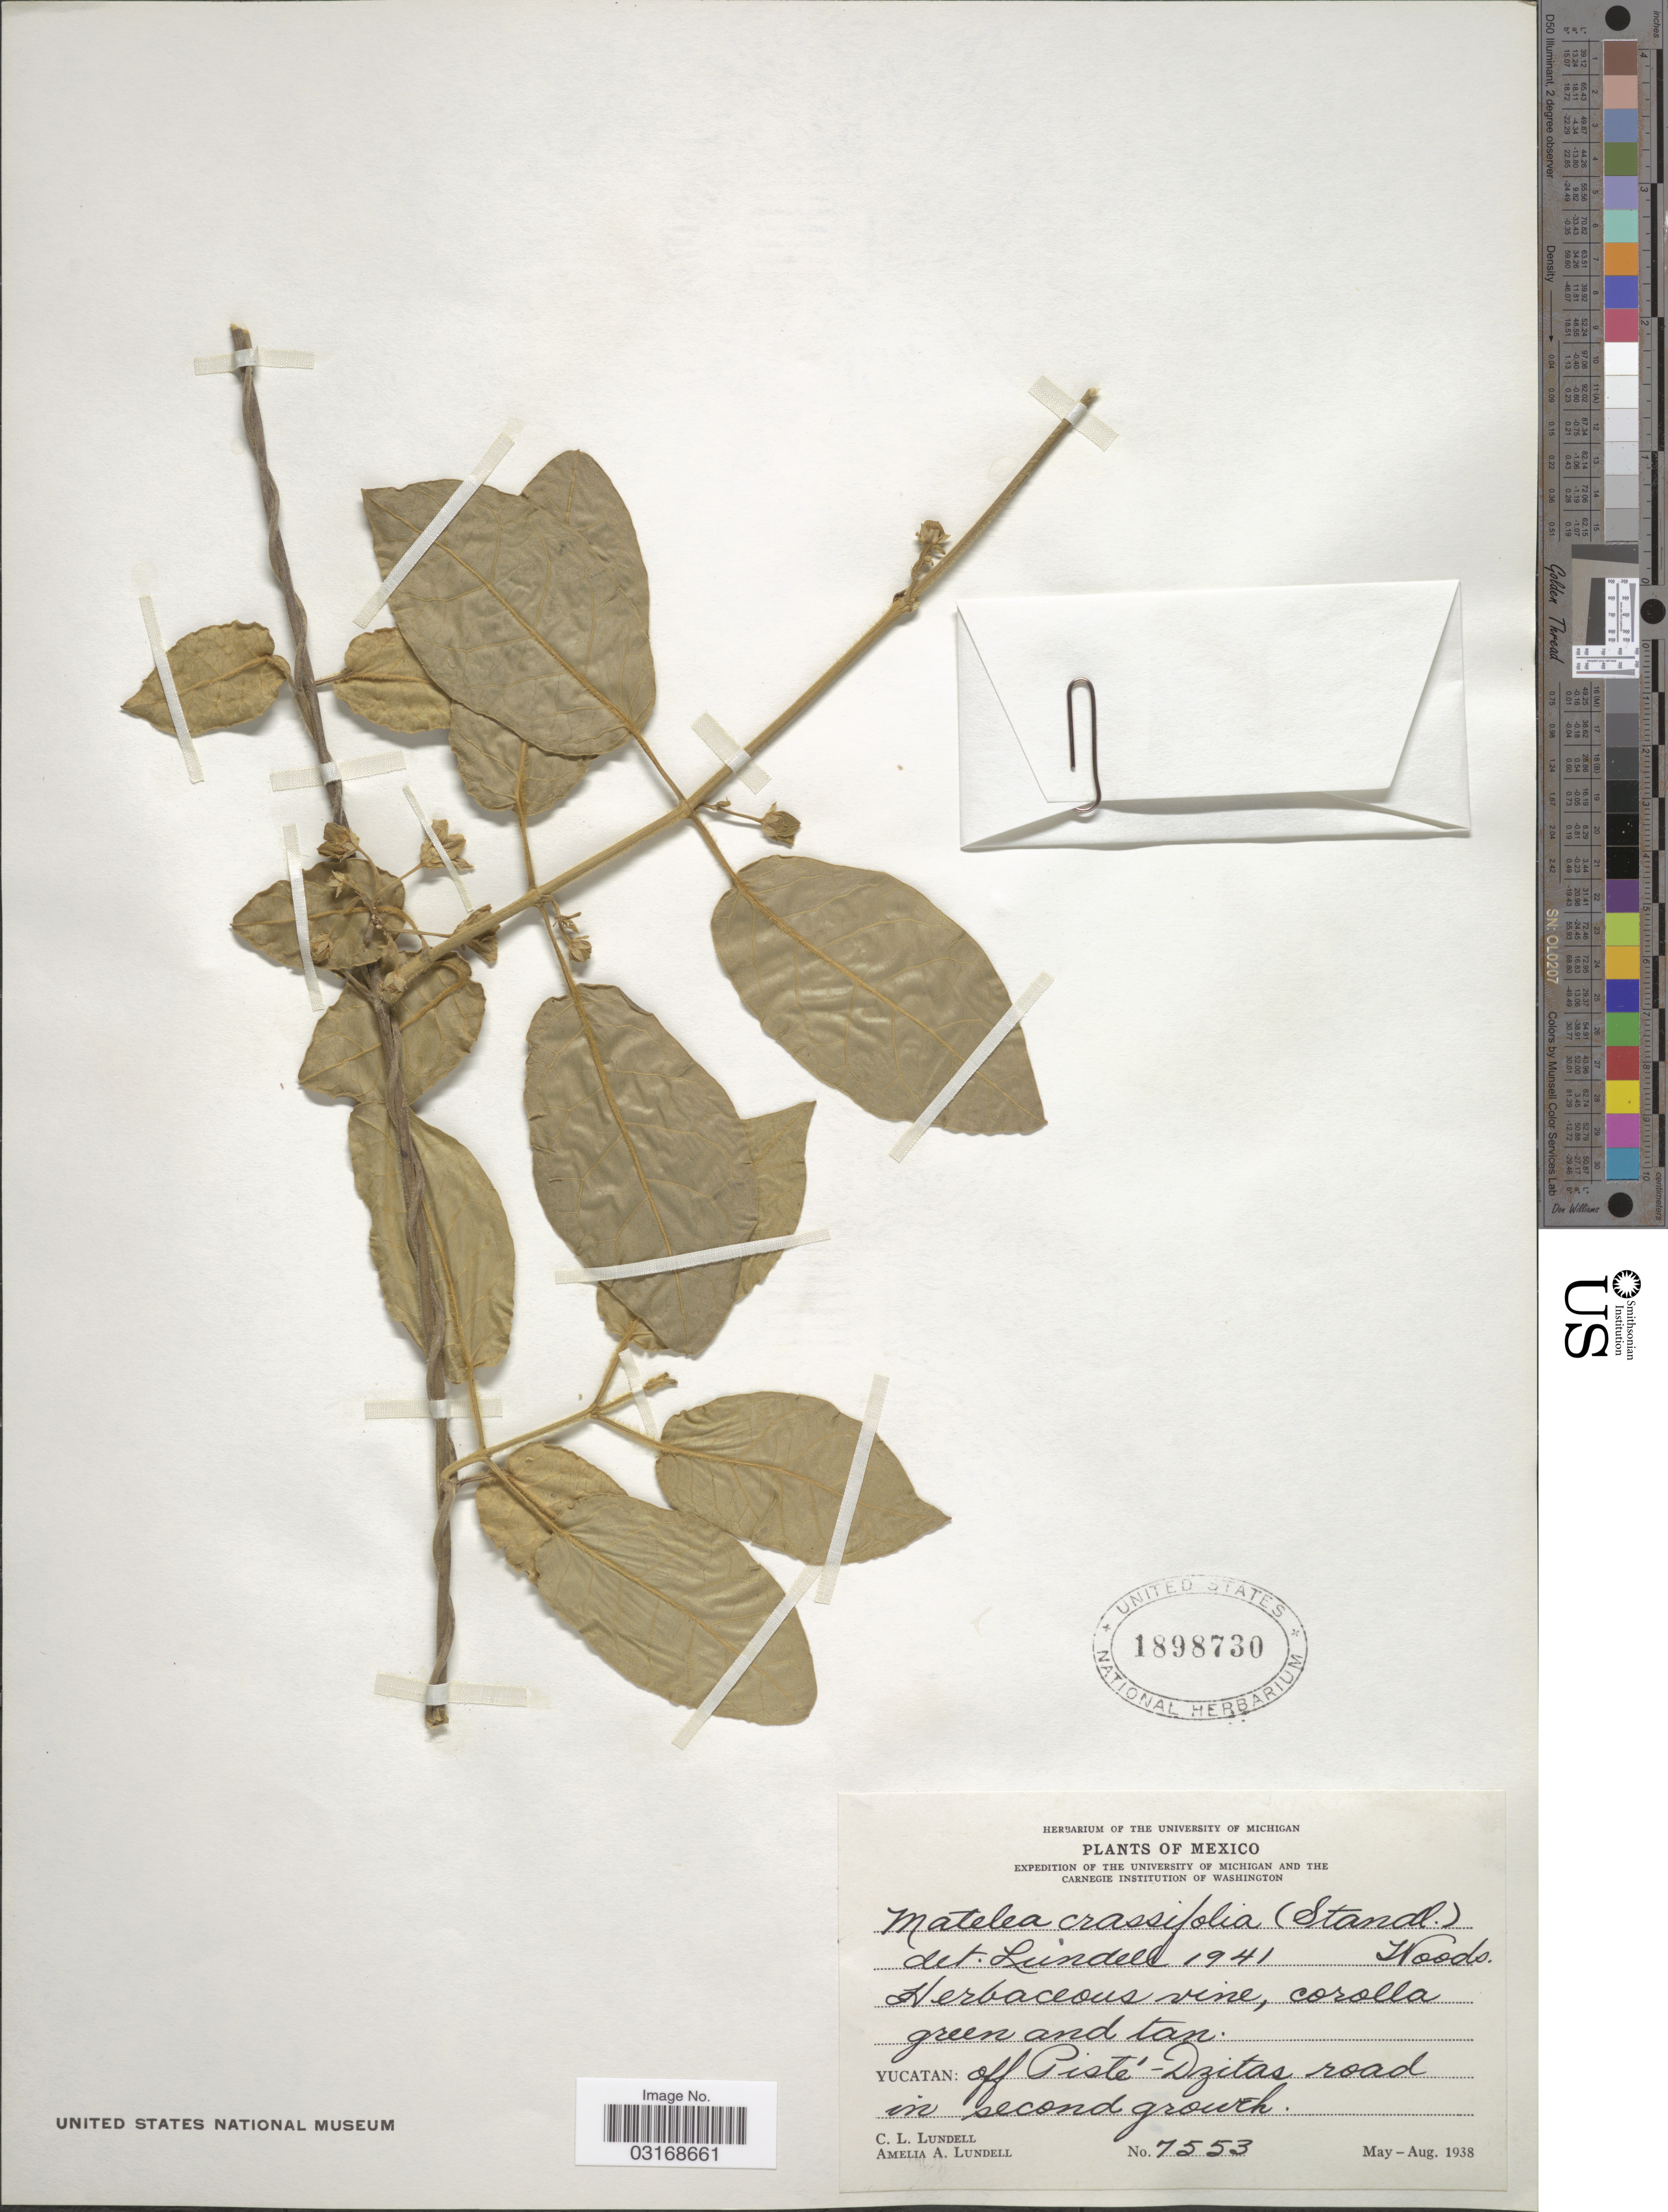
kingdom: Plantae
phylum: Tracheophyta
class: Magnoliopsida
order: Gentianales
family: Apocynaceae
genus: Matelea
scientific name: Matelea crassifolia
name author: Woodson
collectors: C. L. Lundell & A. A. Lundell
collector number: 7553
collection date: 1938-05/1938-08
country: Mexico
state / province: Yucatán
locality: Yucatan: off Pisté - Dzitas road in second growth.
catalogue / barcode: US 1898730